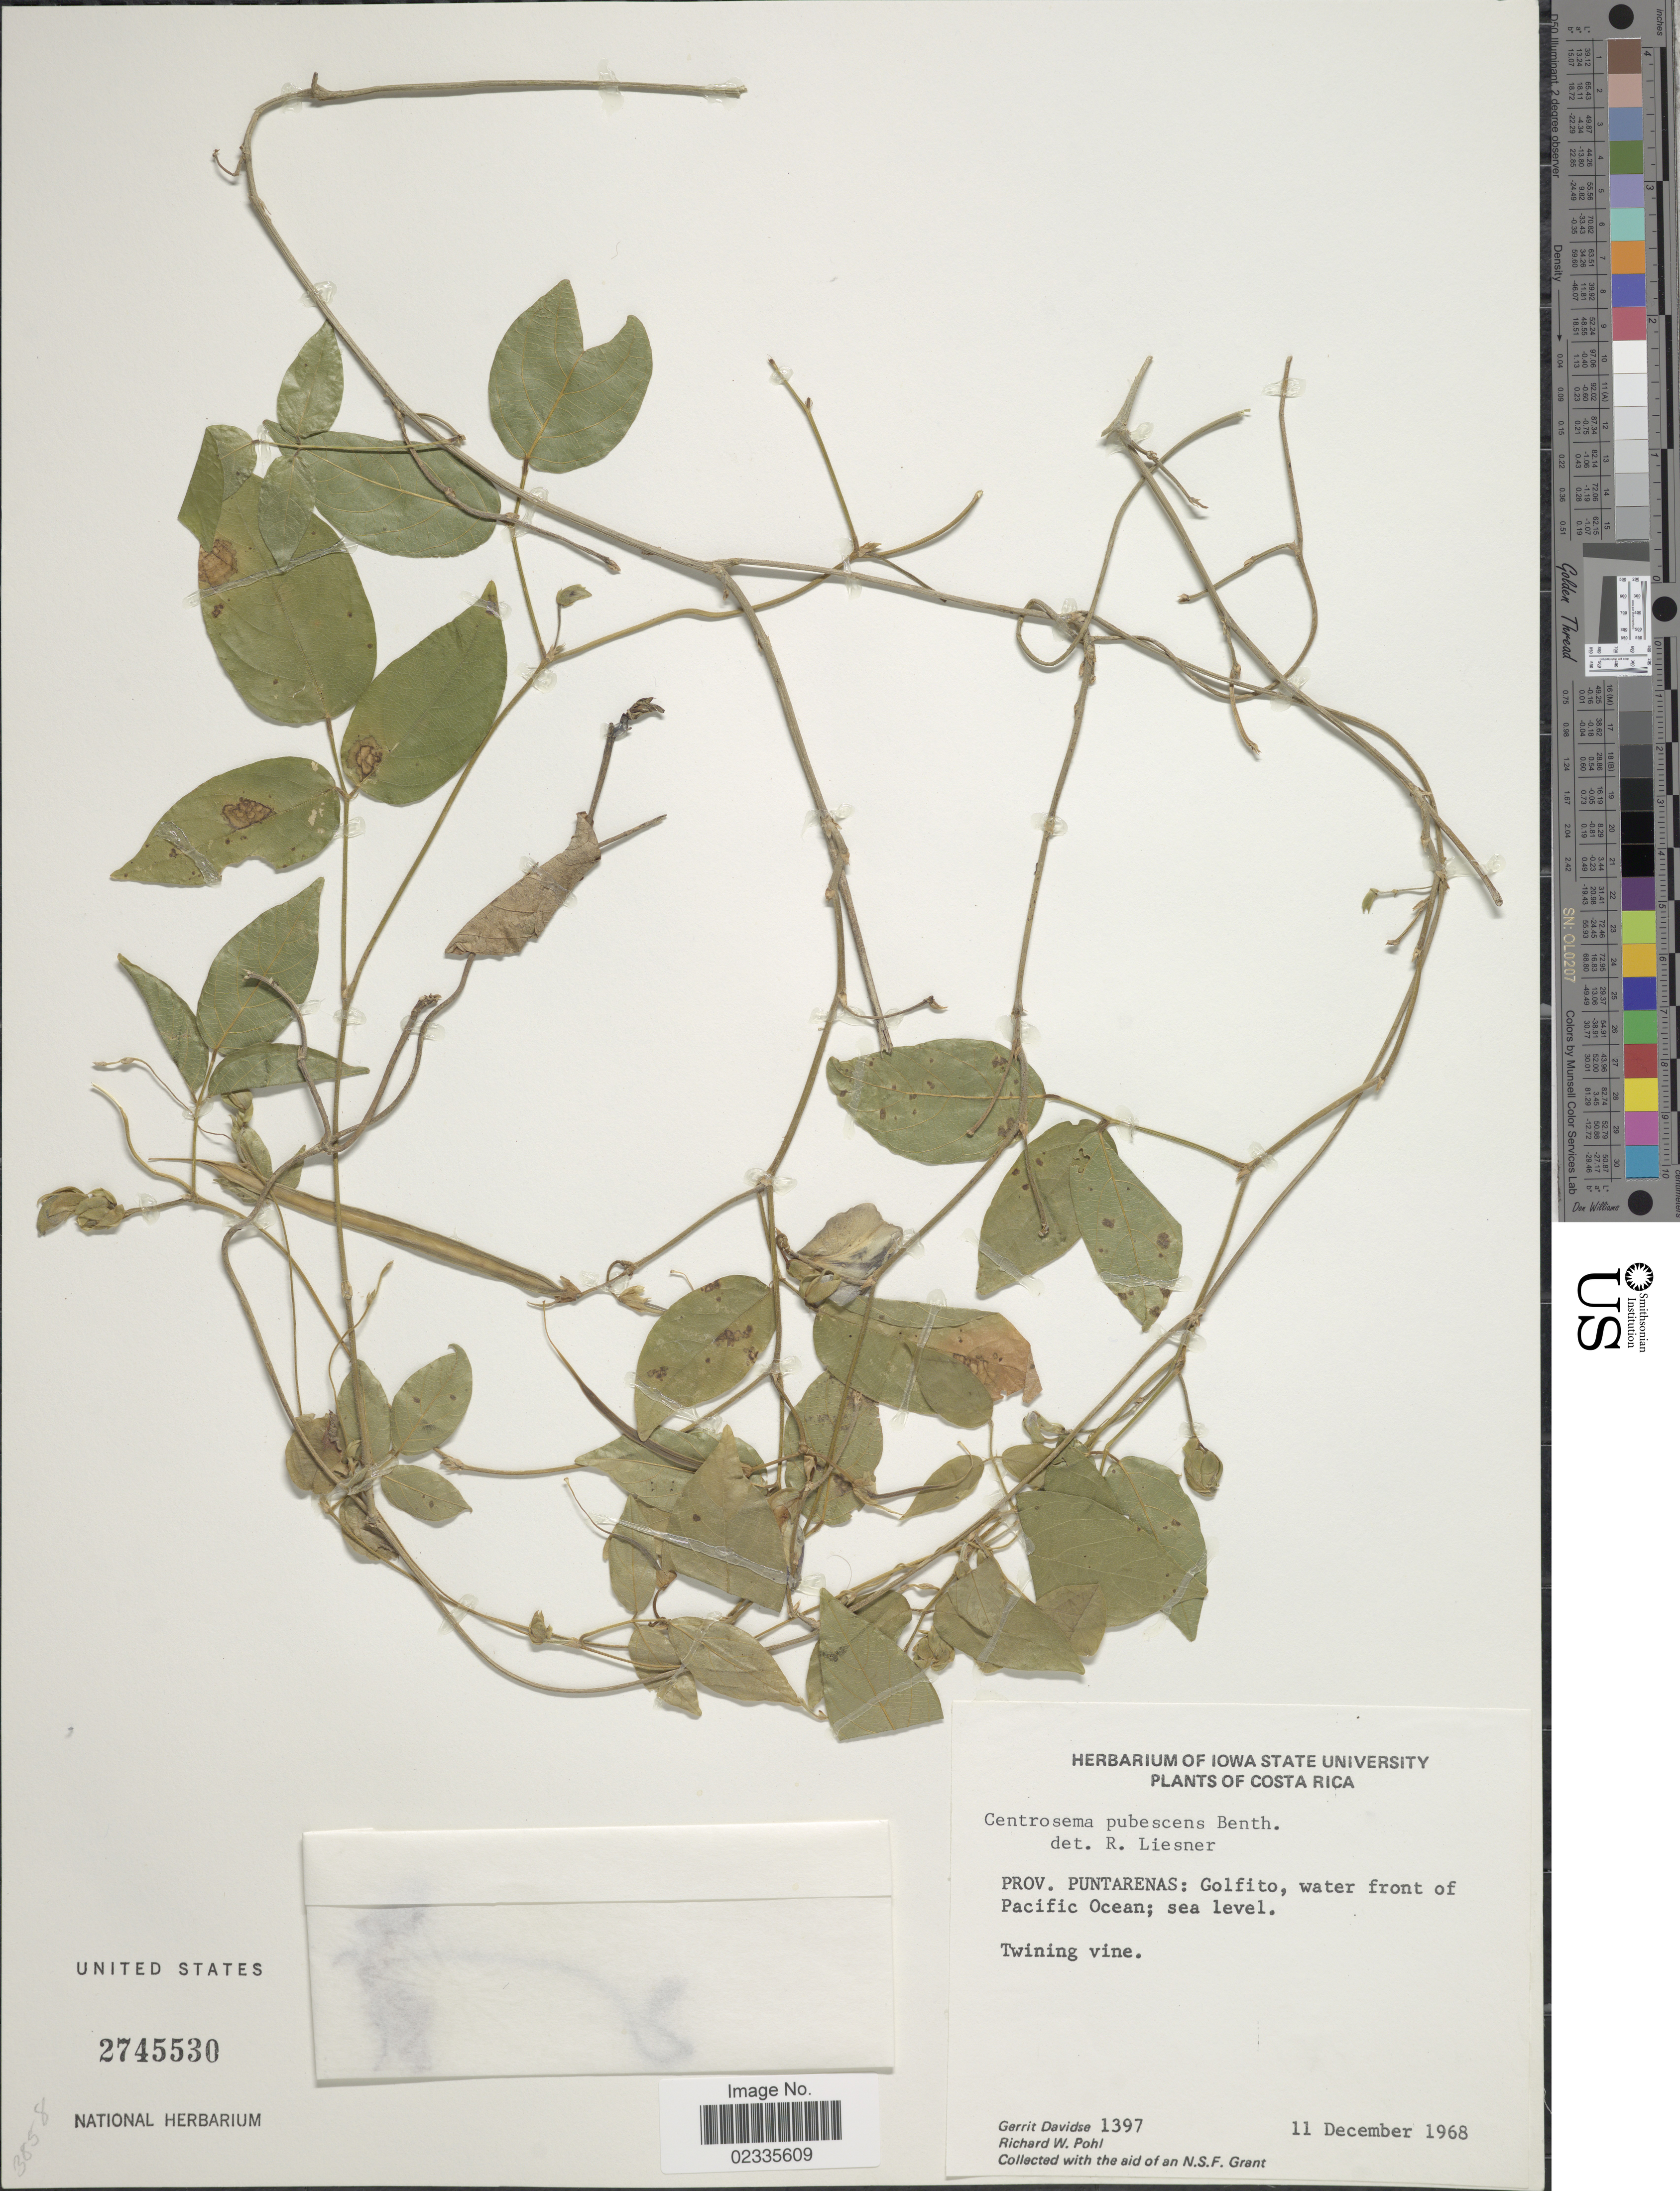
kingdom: Plantae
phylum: Tracheophyta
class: Magnoliopsida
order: Fabales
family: Fabaceae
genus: Centrosema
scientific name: Centrosema pubescens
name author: Benth.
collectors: G. Davidse & R. W. Pohl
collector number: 1397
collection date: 1968-12-11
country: Costa Rica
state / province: Puntarenas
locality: Golfito, water front of Pacific Ocean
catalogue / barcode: US 2745530